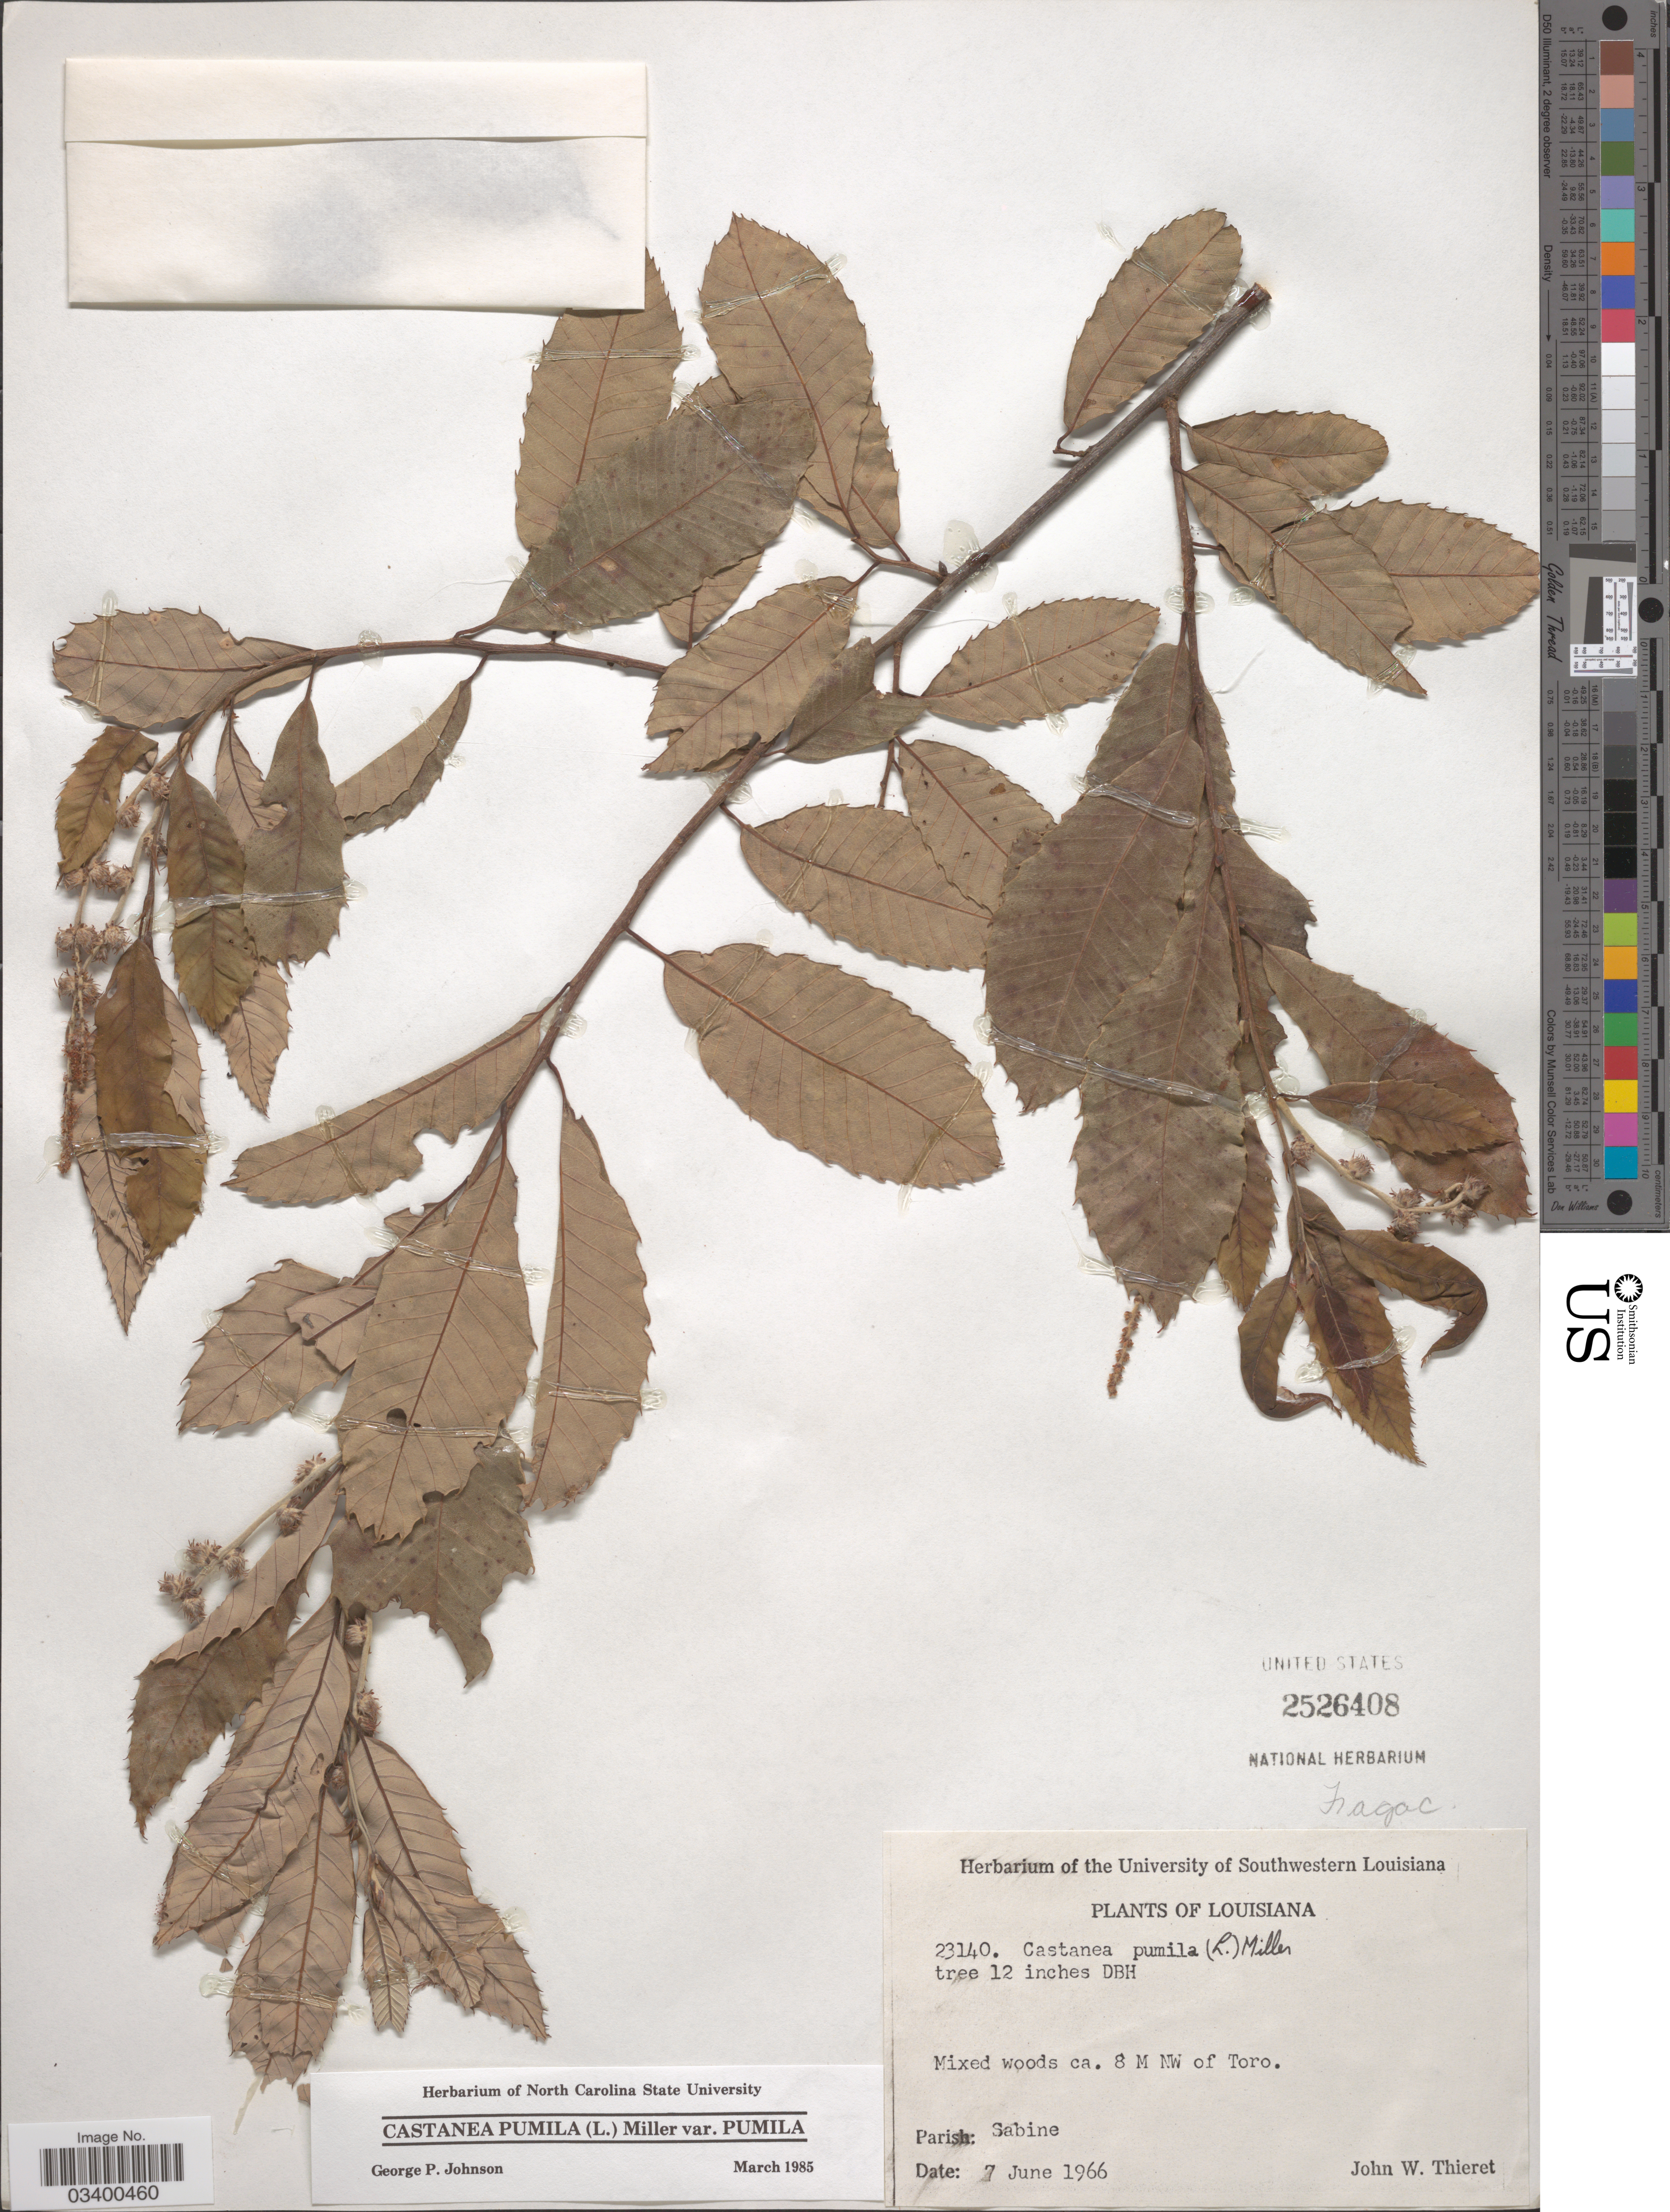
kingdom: Plantae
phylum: Tracheophyta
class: Magnoliopsida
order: Fagales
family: Fagaceae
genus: Castanea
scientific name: Castanea pumila var. pumila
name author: (L.) Mill.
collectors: J. W. Thieret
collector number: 23140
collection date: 1966-06-07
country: United States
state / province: Louisiana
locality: Ca. 8 M NW of Toro. Parish: Sabine.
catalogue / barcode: US 2526408